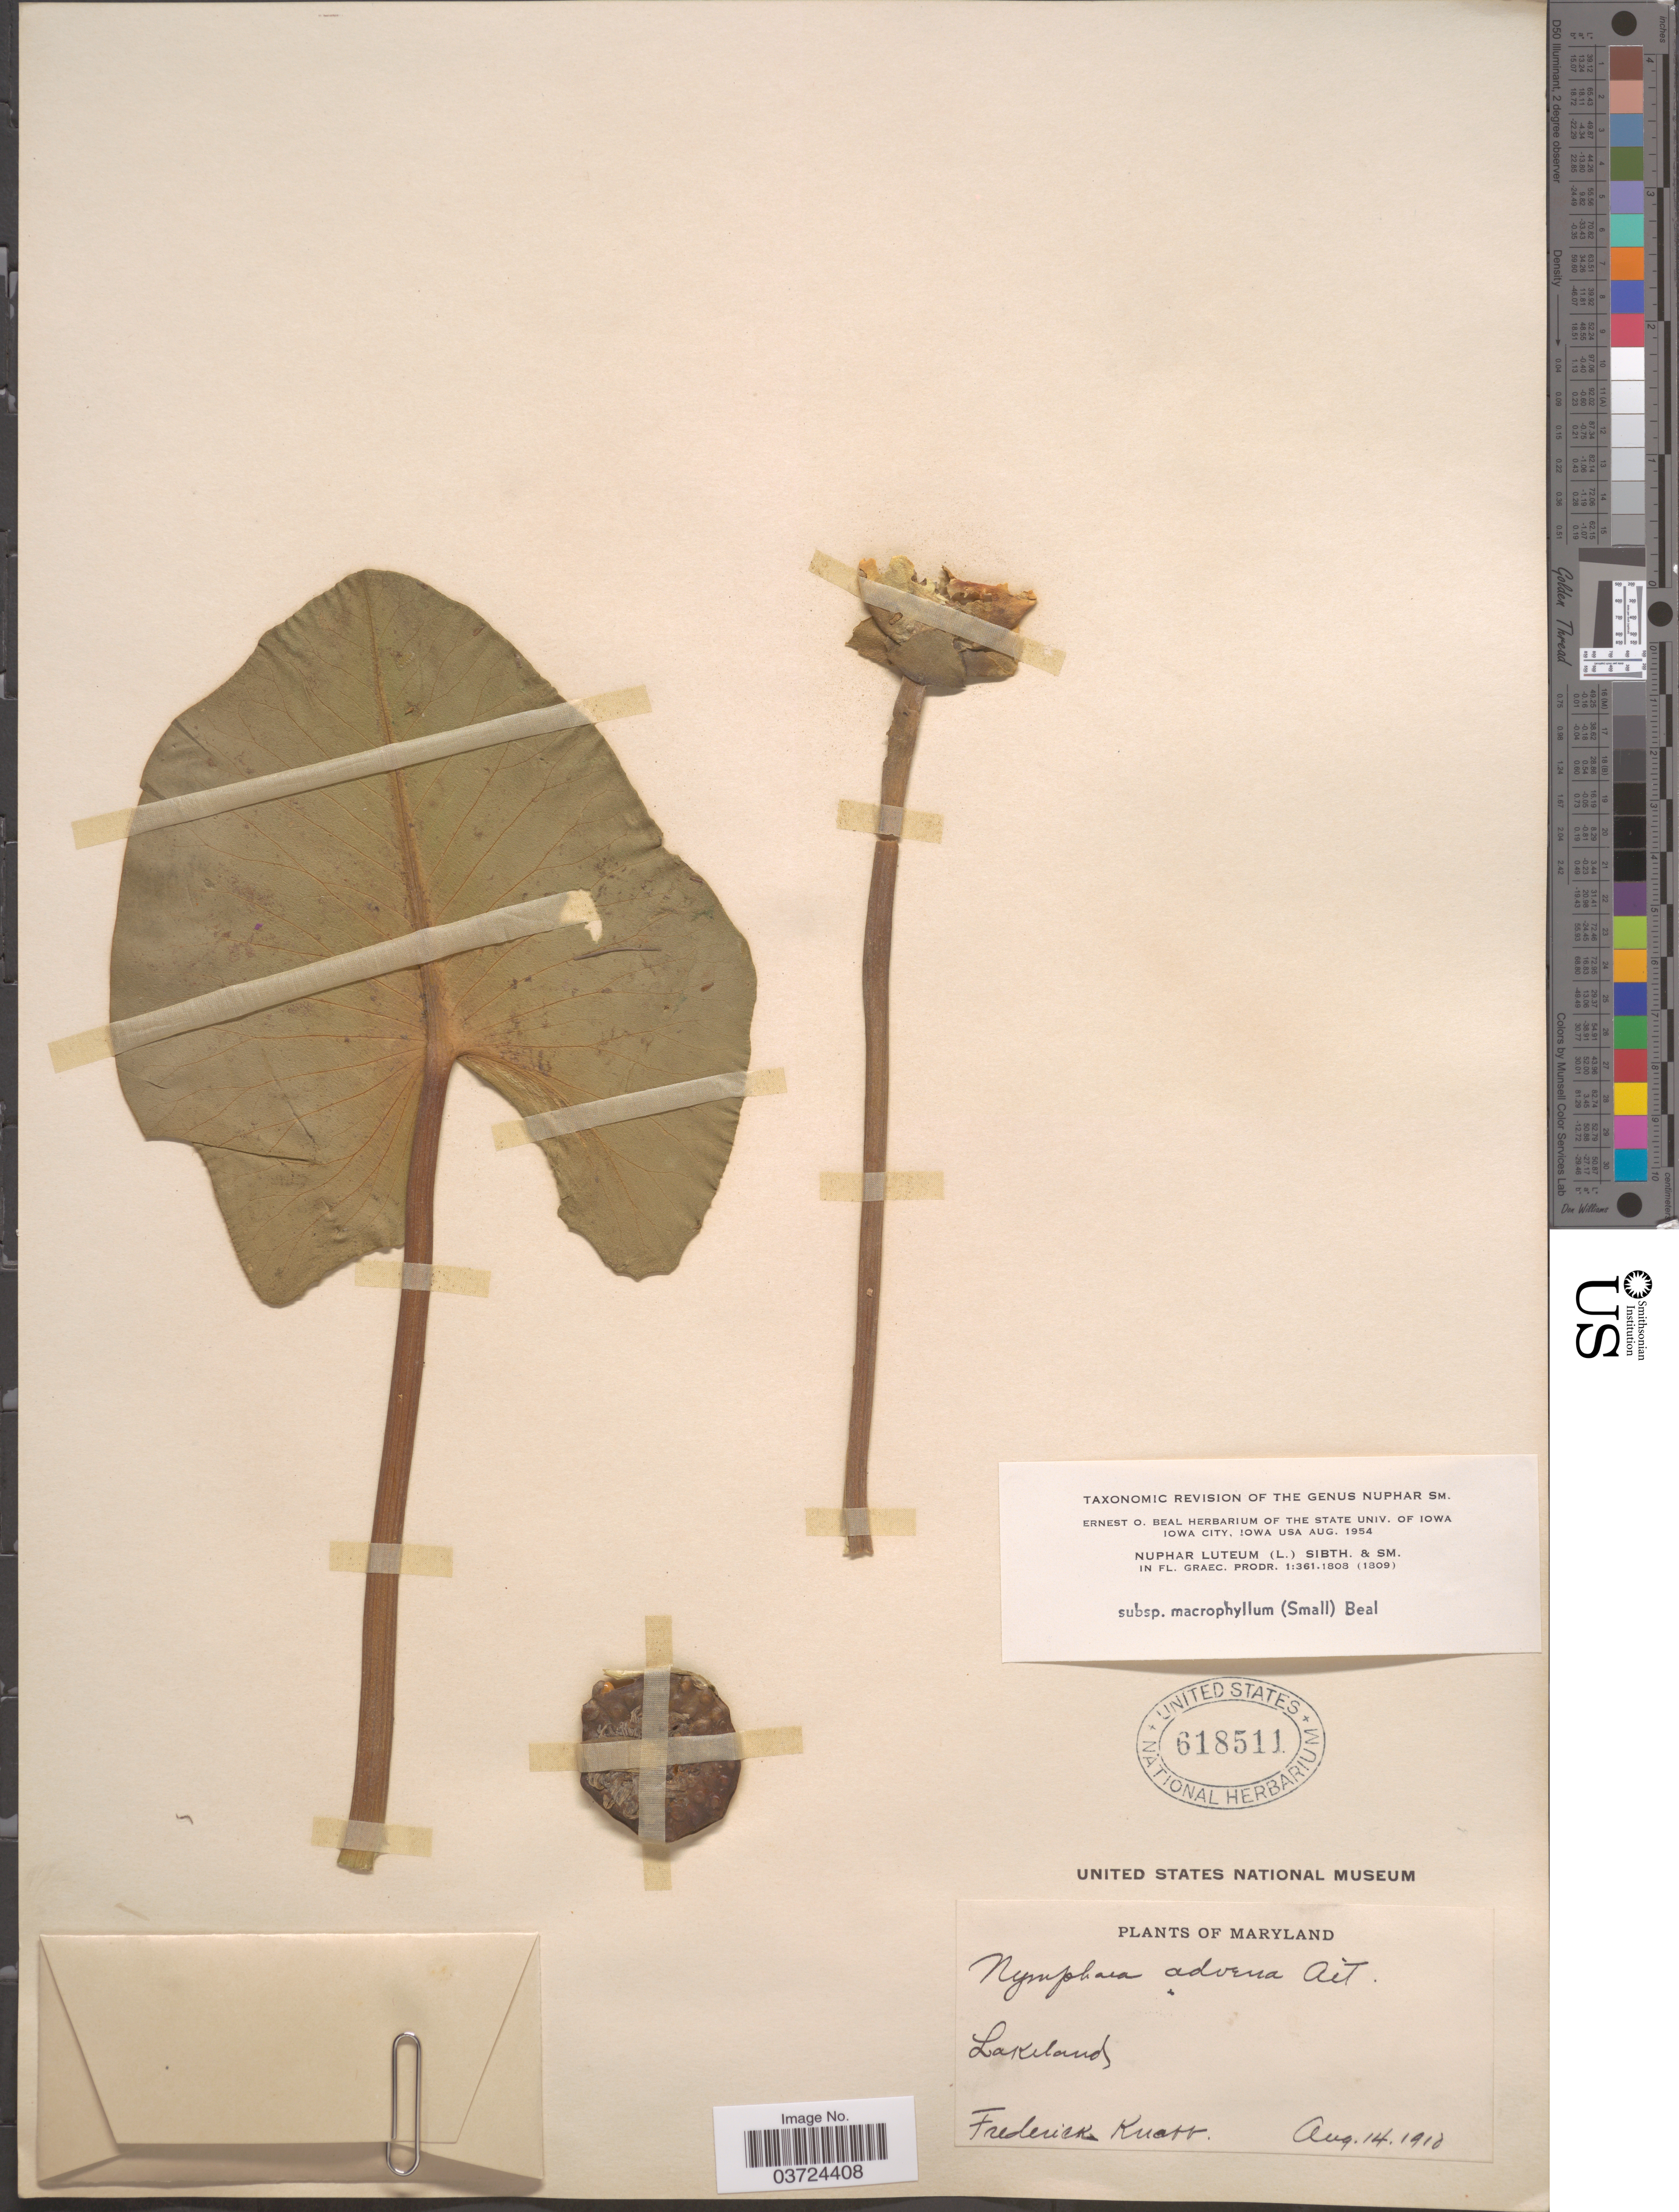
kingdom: Plantae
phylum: Tracheophyta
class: Magnoliopsida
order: Nymphaeales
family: Nymphaeaceae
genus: Nuphar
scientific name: Nuphar advena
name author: (Aiton) W.T. Aiton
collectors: F. Knabb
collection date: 1910-08-14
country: United States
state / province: Maryland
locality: Lakeland.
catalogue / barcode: US 618511